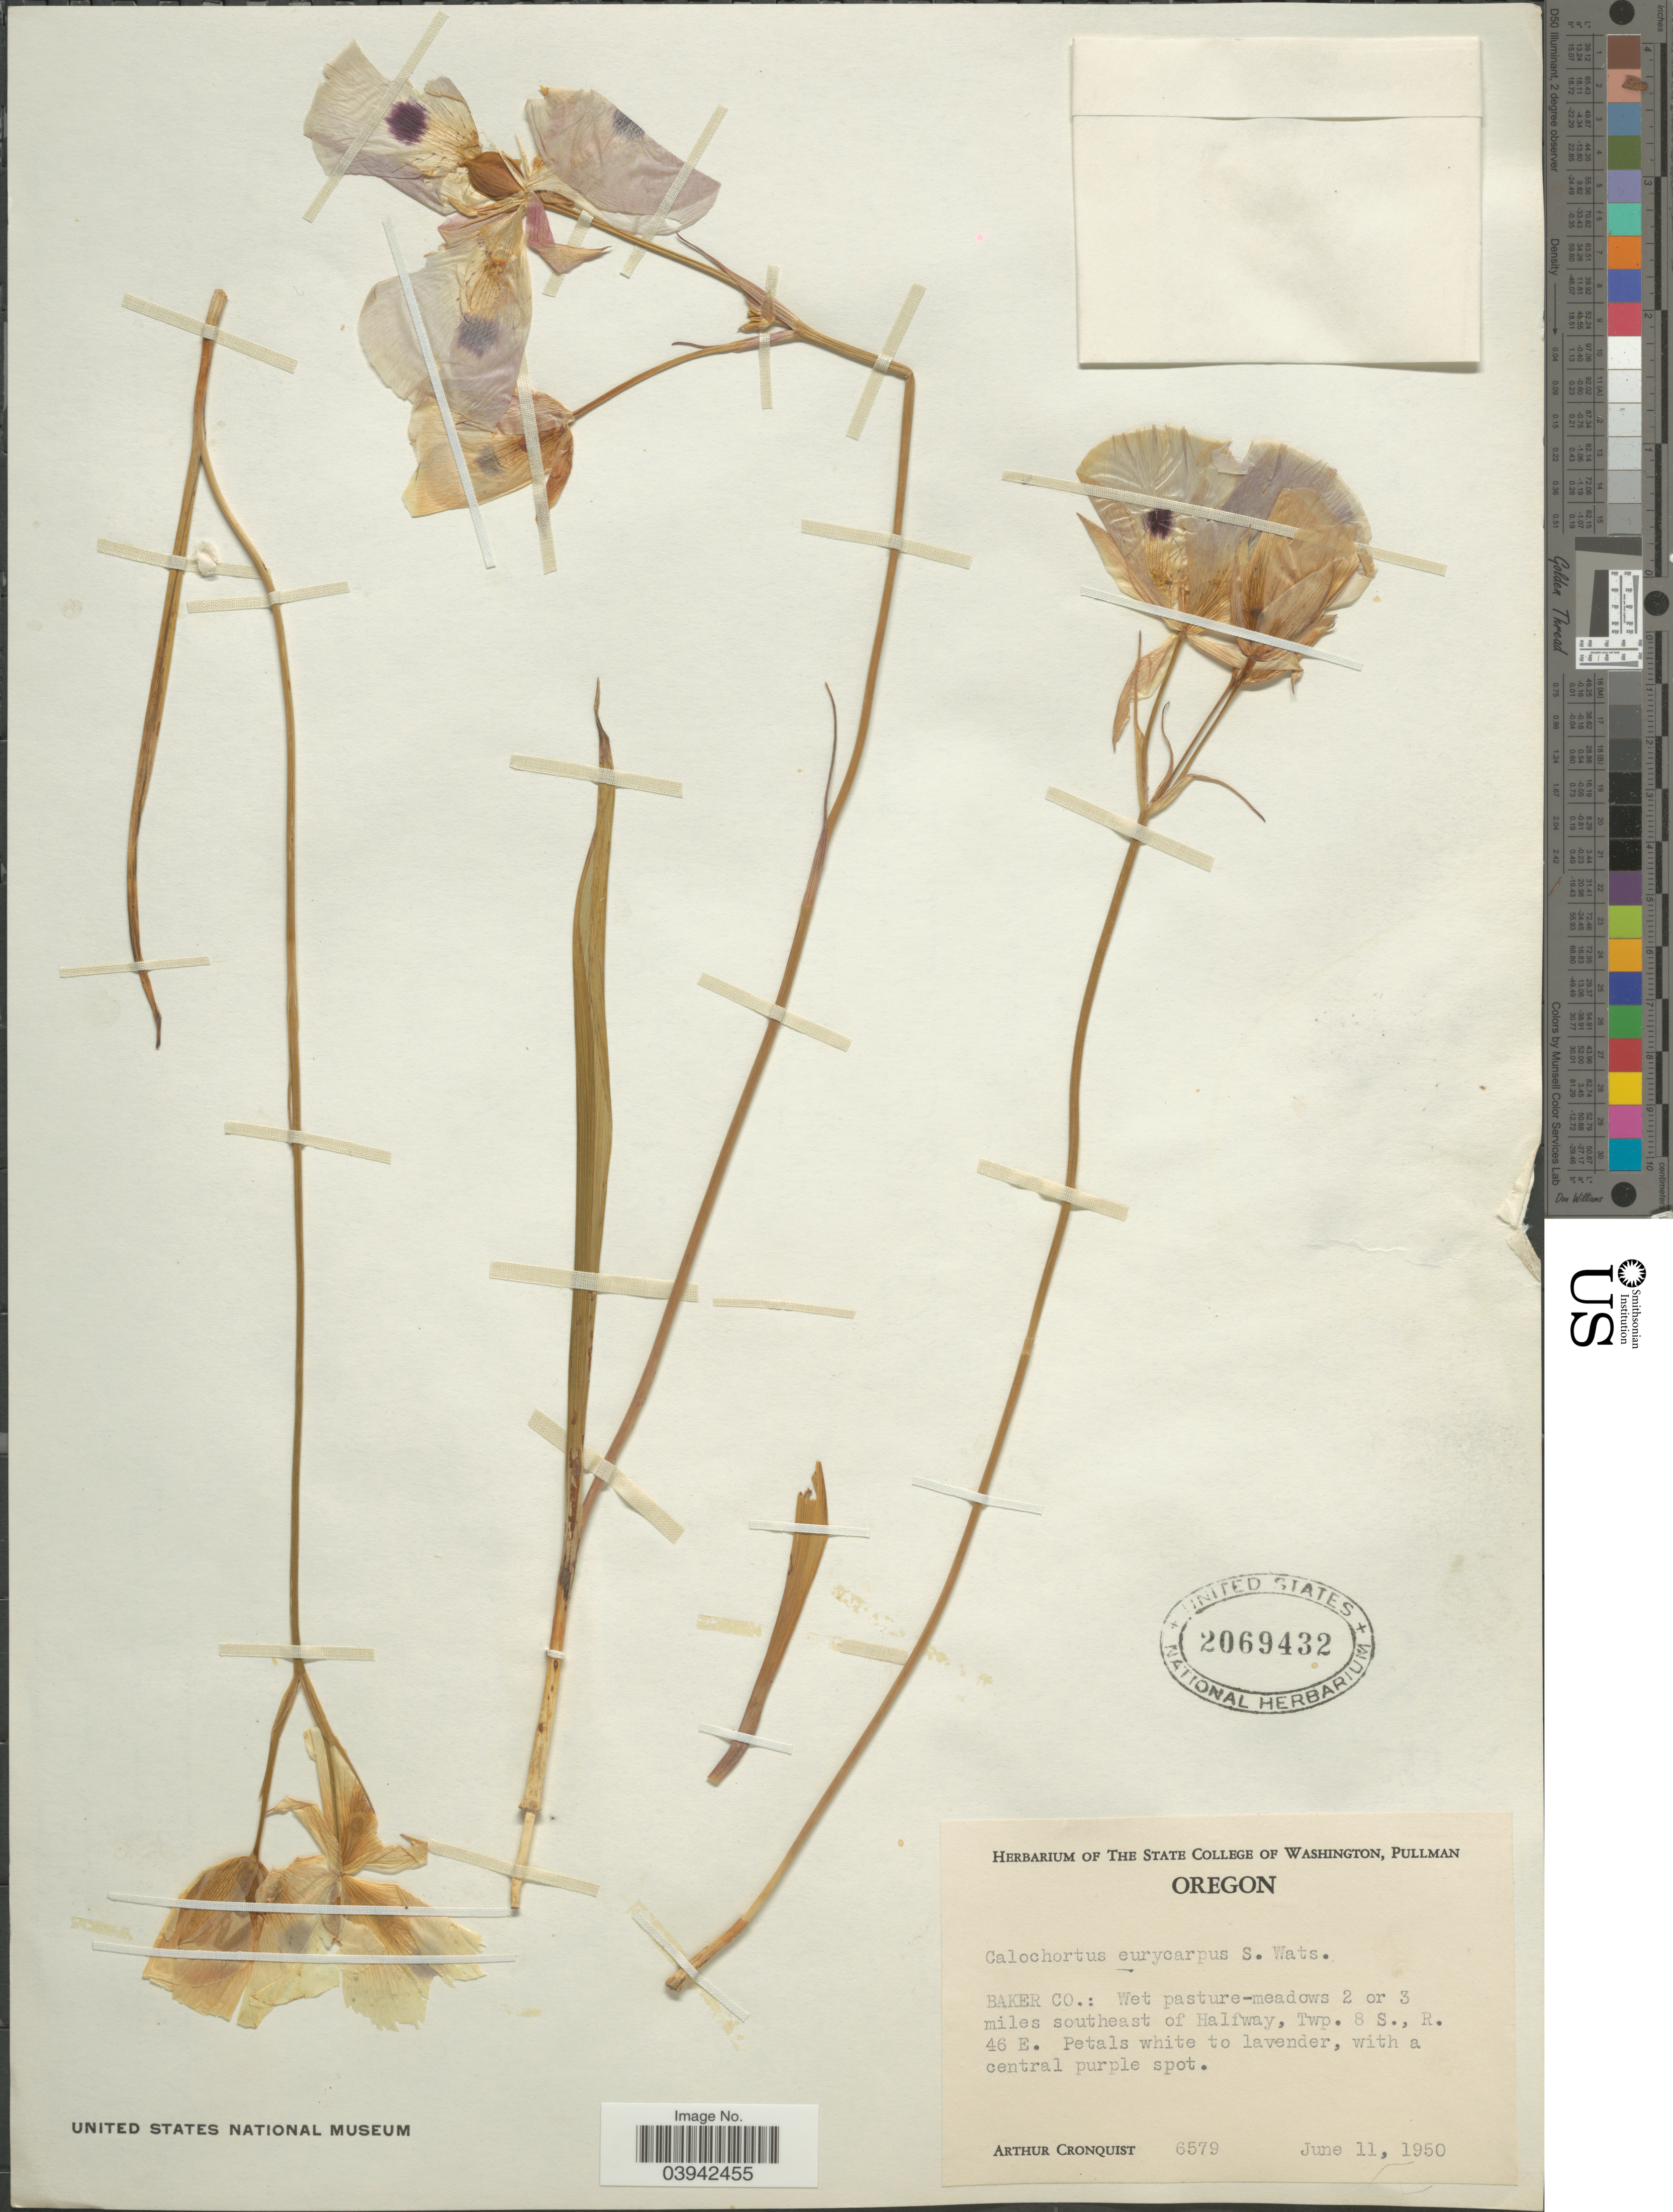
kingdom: Plantae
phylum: Tracheophyta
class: Liliopsida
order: Liliales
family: Liliaceae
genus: Calochortus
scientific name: Calochortus eurycarpus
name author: S. Watson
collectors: A. J. Cronquist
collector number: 6579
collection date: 1950-06-11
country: United States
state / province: Oregon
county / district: Baker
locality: Wet pasture-meadows 2 or 3 miles southeast of Halfway, Twp. 8 S., R. 46 E.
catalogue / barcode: US 2069432